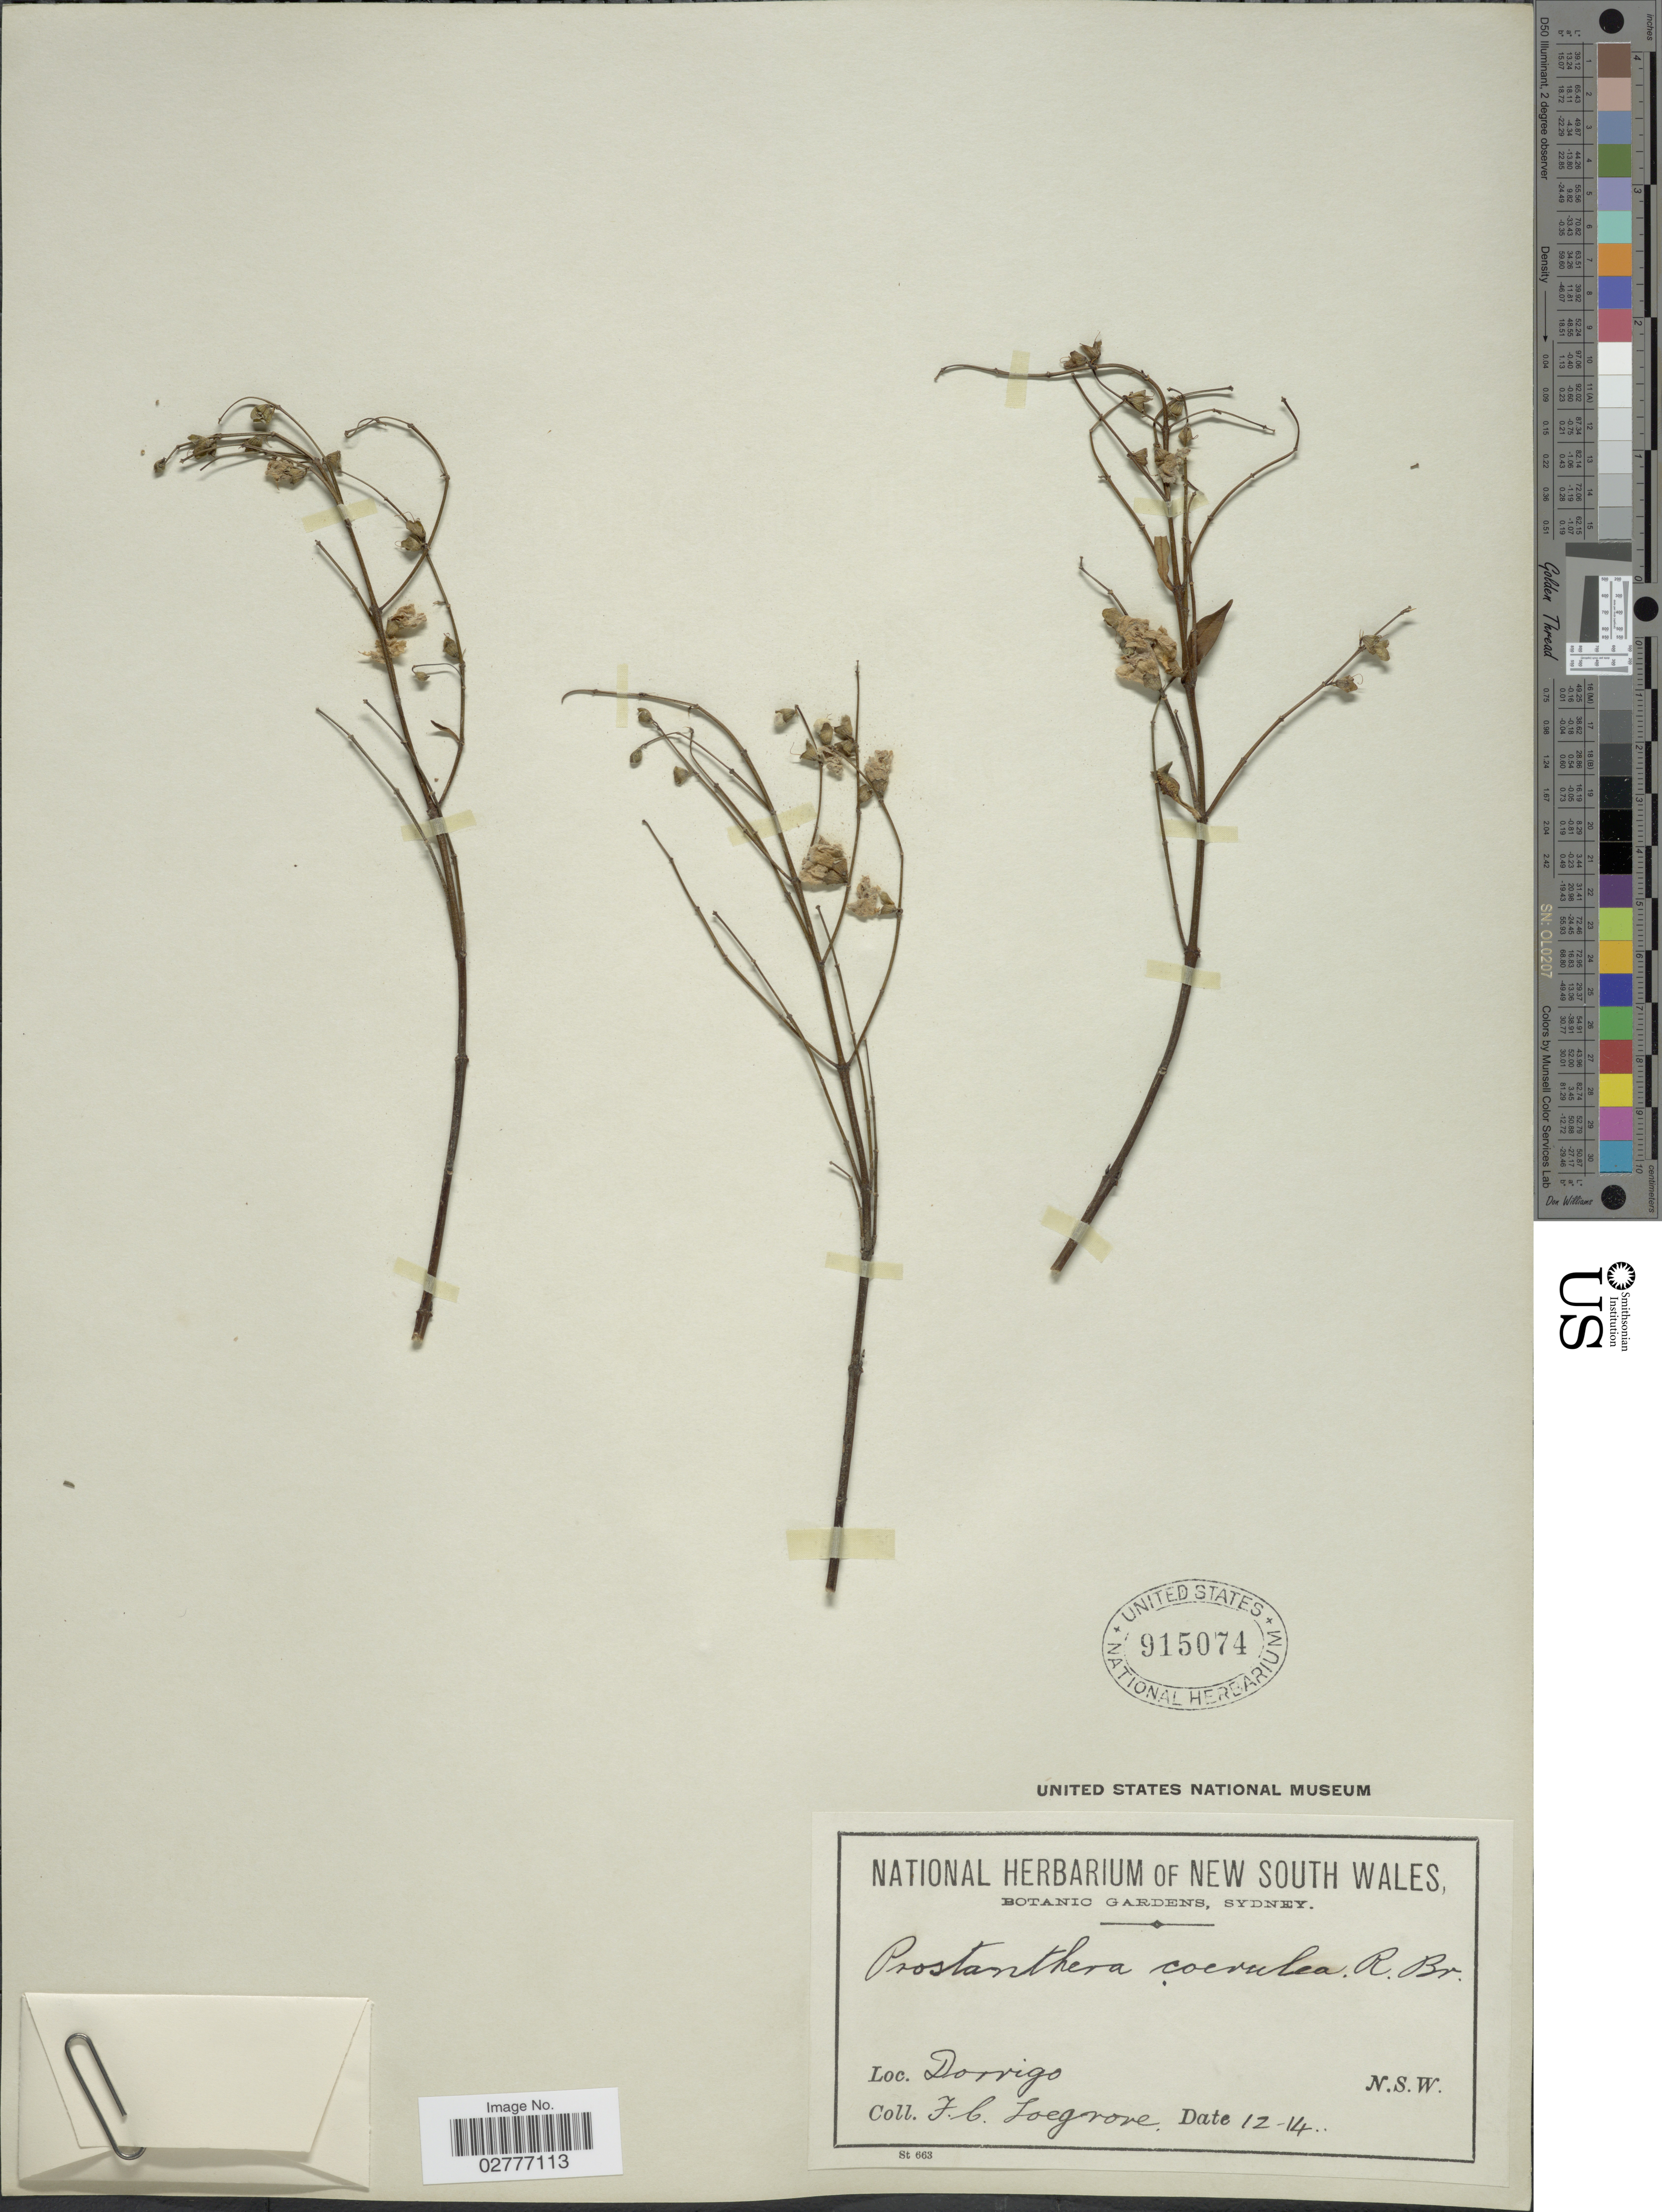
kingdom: Plantae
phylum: Tracheophyta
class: Magnoliopsida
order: Lamiales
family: Lamiaceae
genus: Prostanthera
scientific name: Prostanthera caerulea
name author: R. Br.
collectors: F. Loegrove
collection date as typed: Transcribed d/m/y: /12/14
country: Australia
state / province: New South Wales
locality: Dorrigo. N.S.W.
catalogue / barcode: US 915074